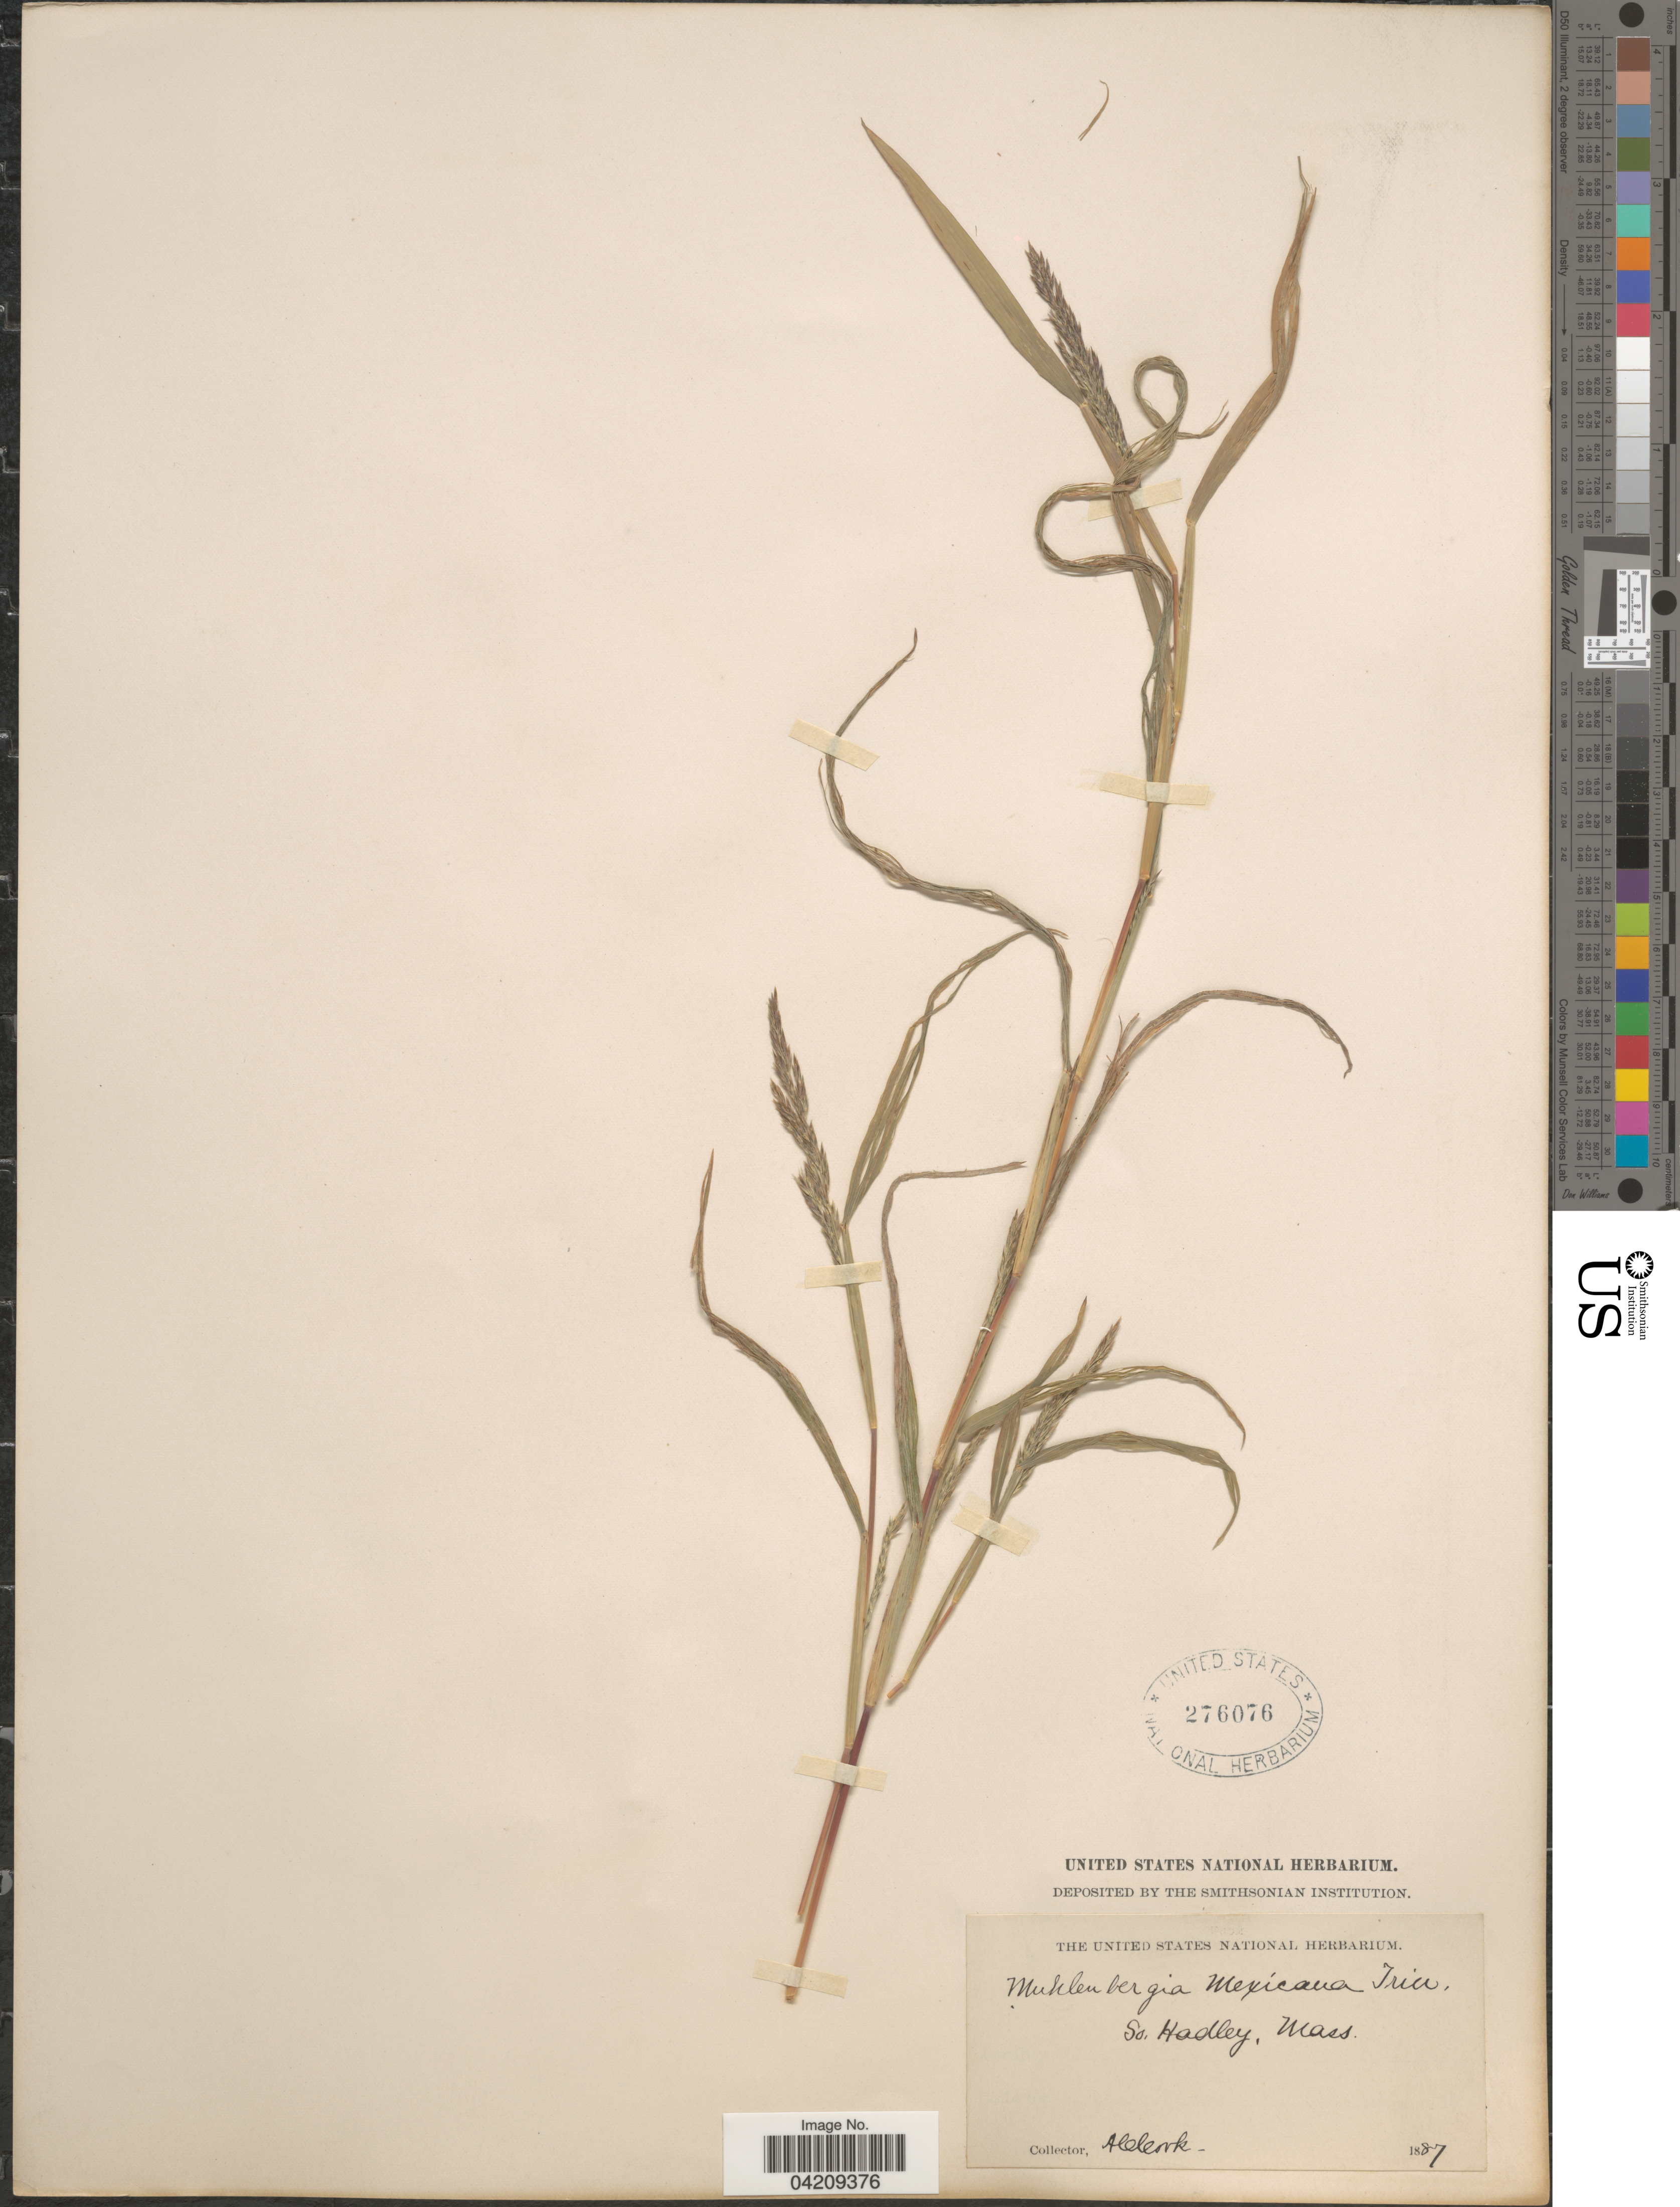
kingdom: Plantae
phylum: Tracheophyta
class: Liliopsida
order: Poales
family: Poaceae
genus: Muhlenbergia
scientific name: Muhlenbergia frondosa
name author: (Poir.) Fernald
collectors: A. Cook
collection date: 1887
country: United States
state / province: Massachusetts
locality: So. Hadley.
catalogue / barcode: US 276076